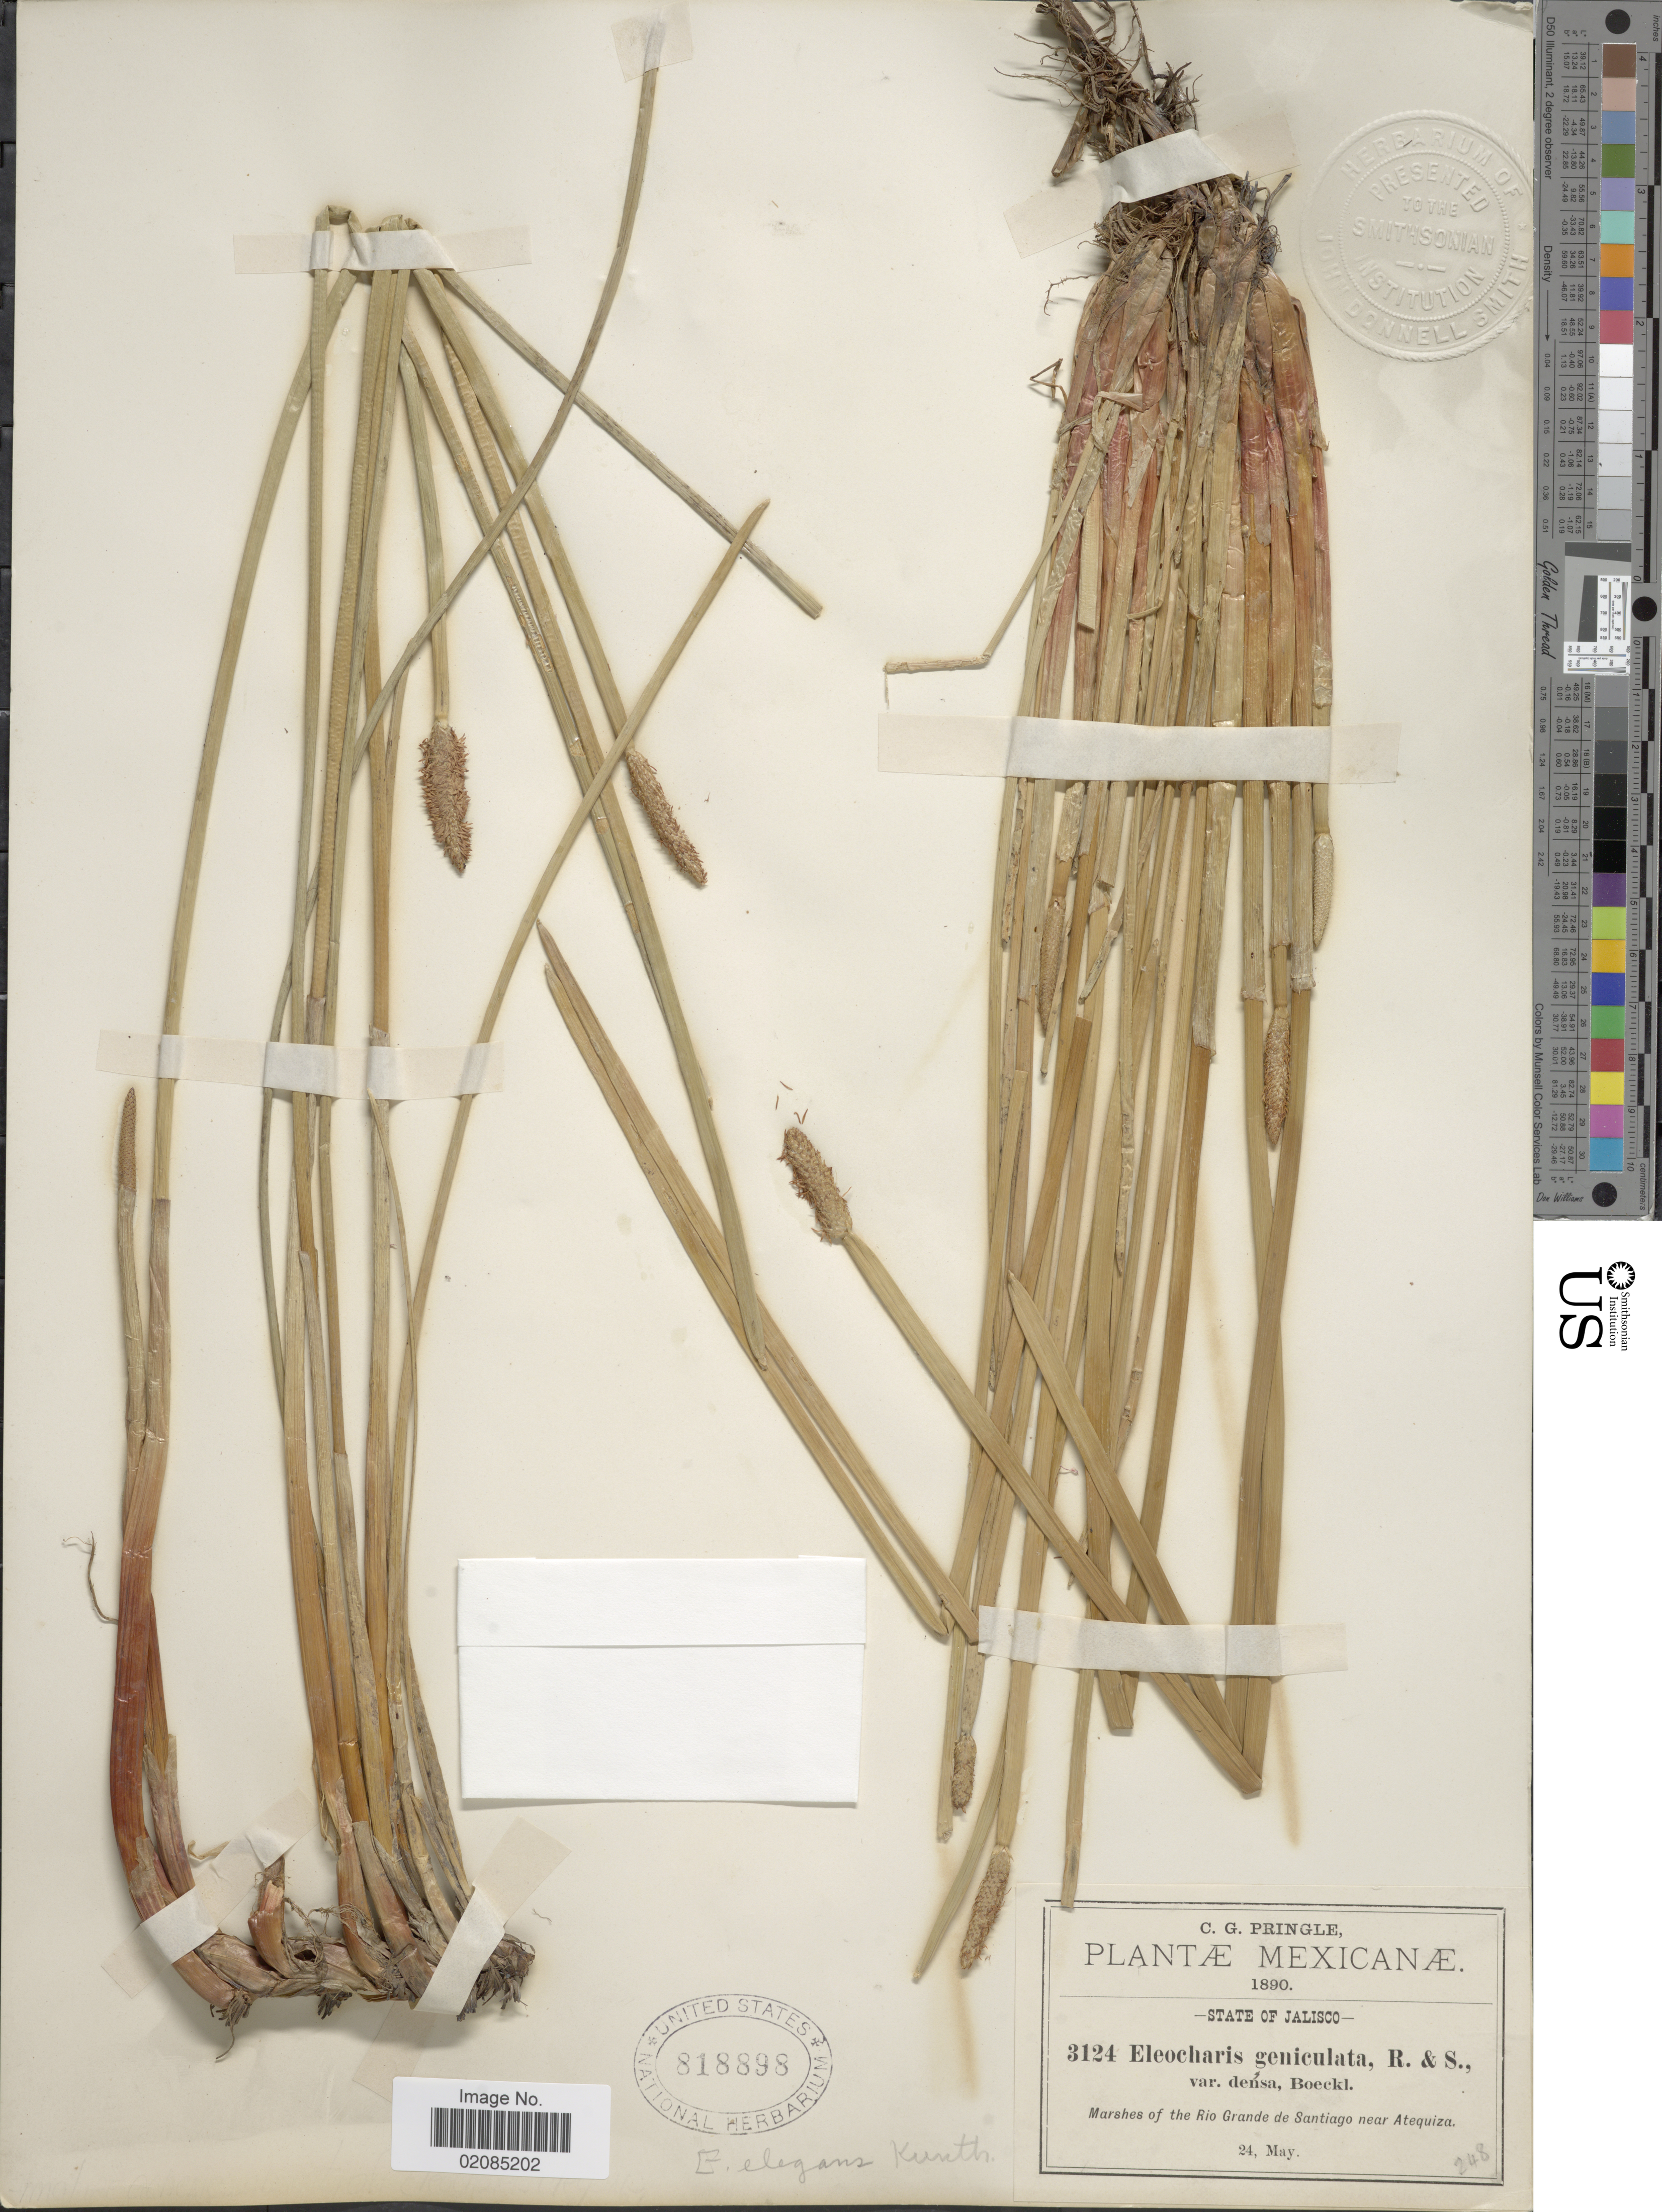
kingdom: Plantae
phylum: Tracheophyta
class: Liliopsida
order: Poales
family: Cyperaceae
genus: Eleocharis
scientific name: Eleocharis elegans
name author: (Kunth) Roem. & Schult.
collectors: C. G. Pringle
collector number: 3124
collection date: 1890-05-24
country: Mexico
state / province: Jalisco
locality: State of Jalisco. Marshes of the Rio Grande de Santiago near Atequiza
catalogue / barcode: US 818898